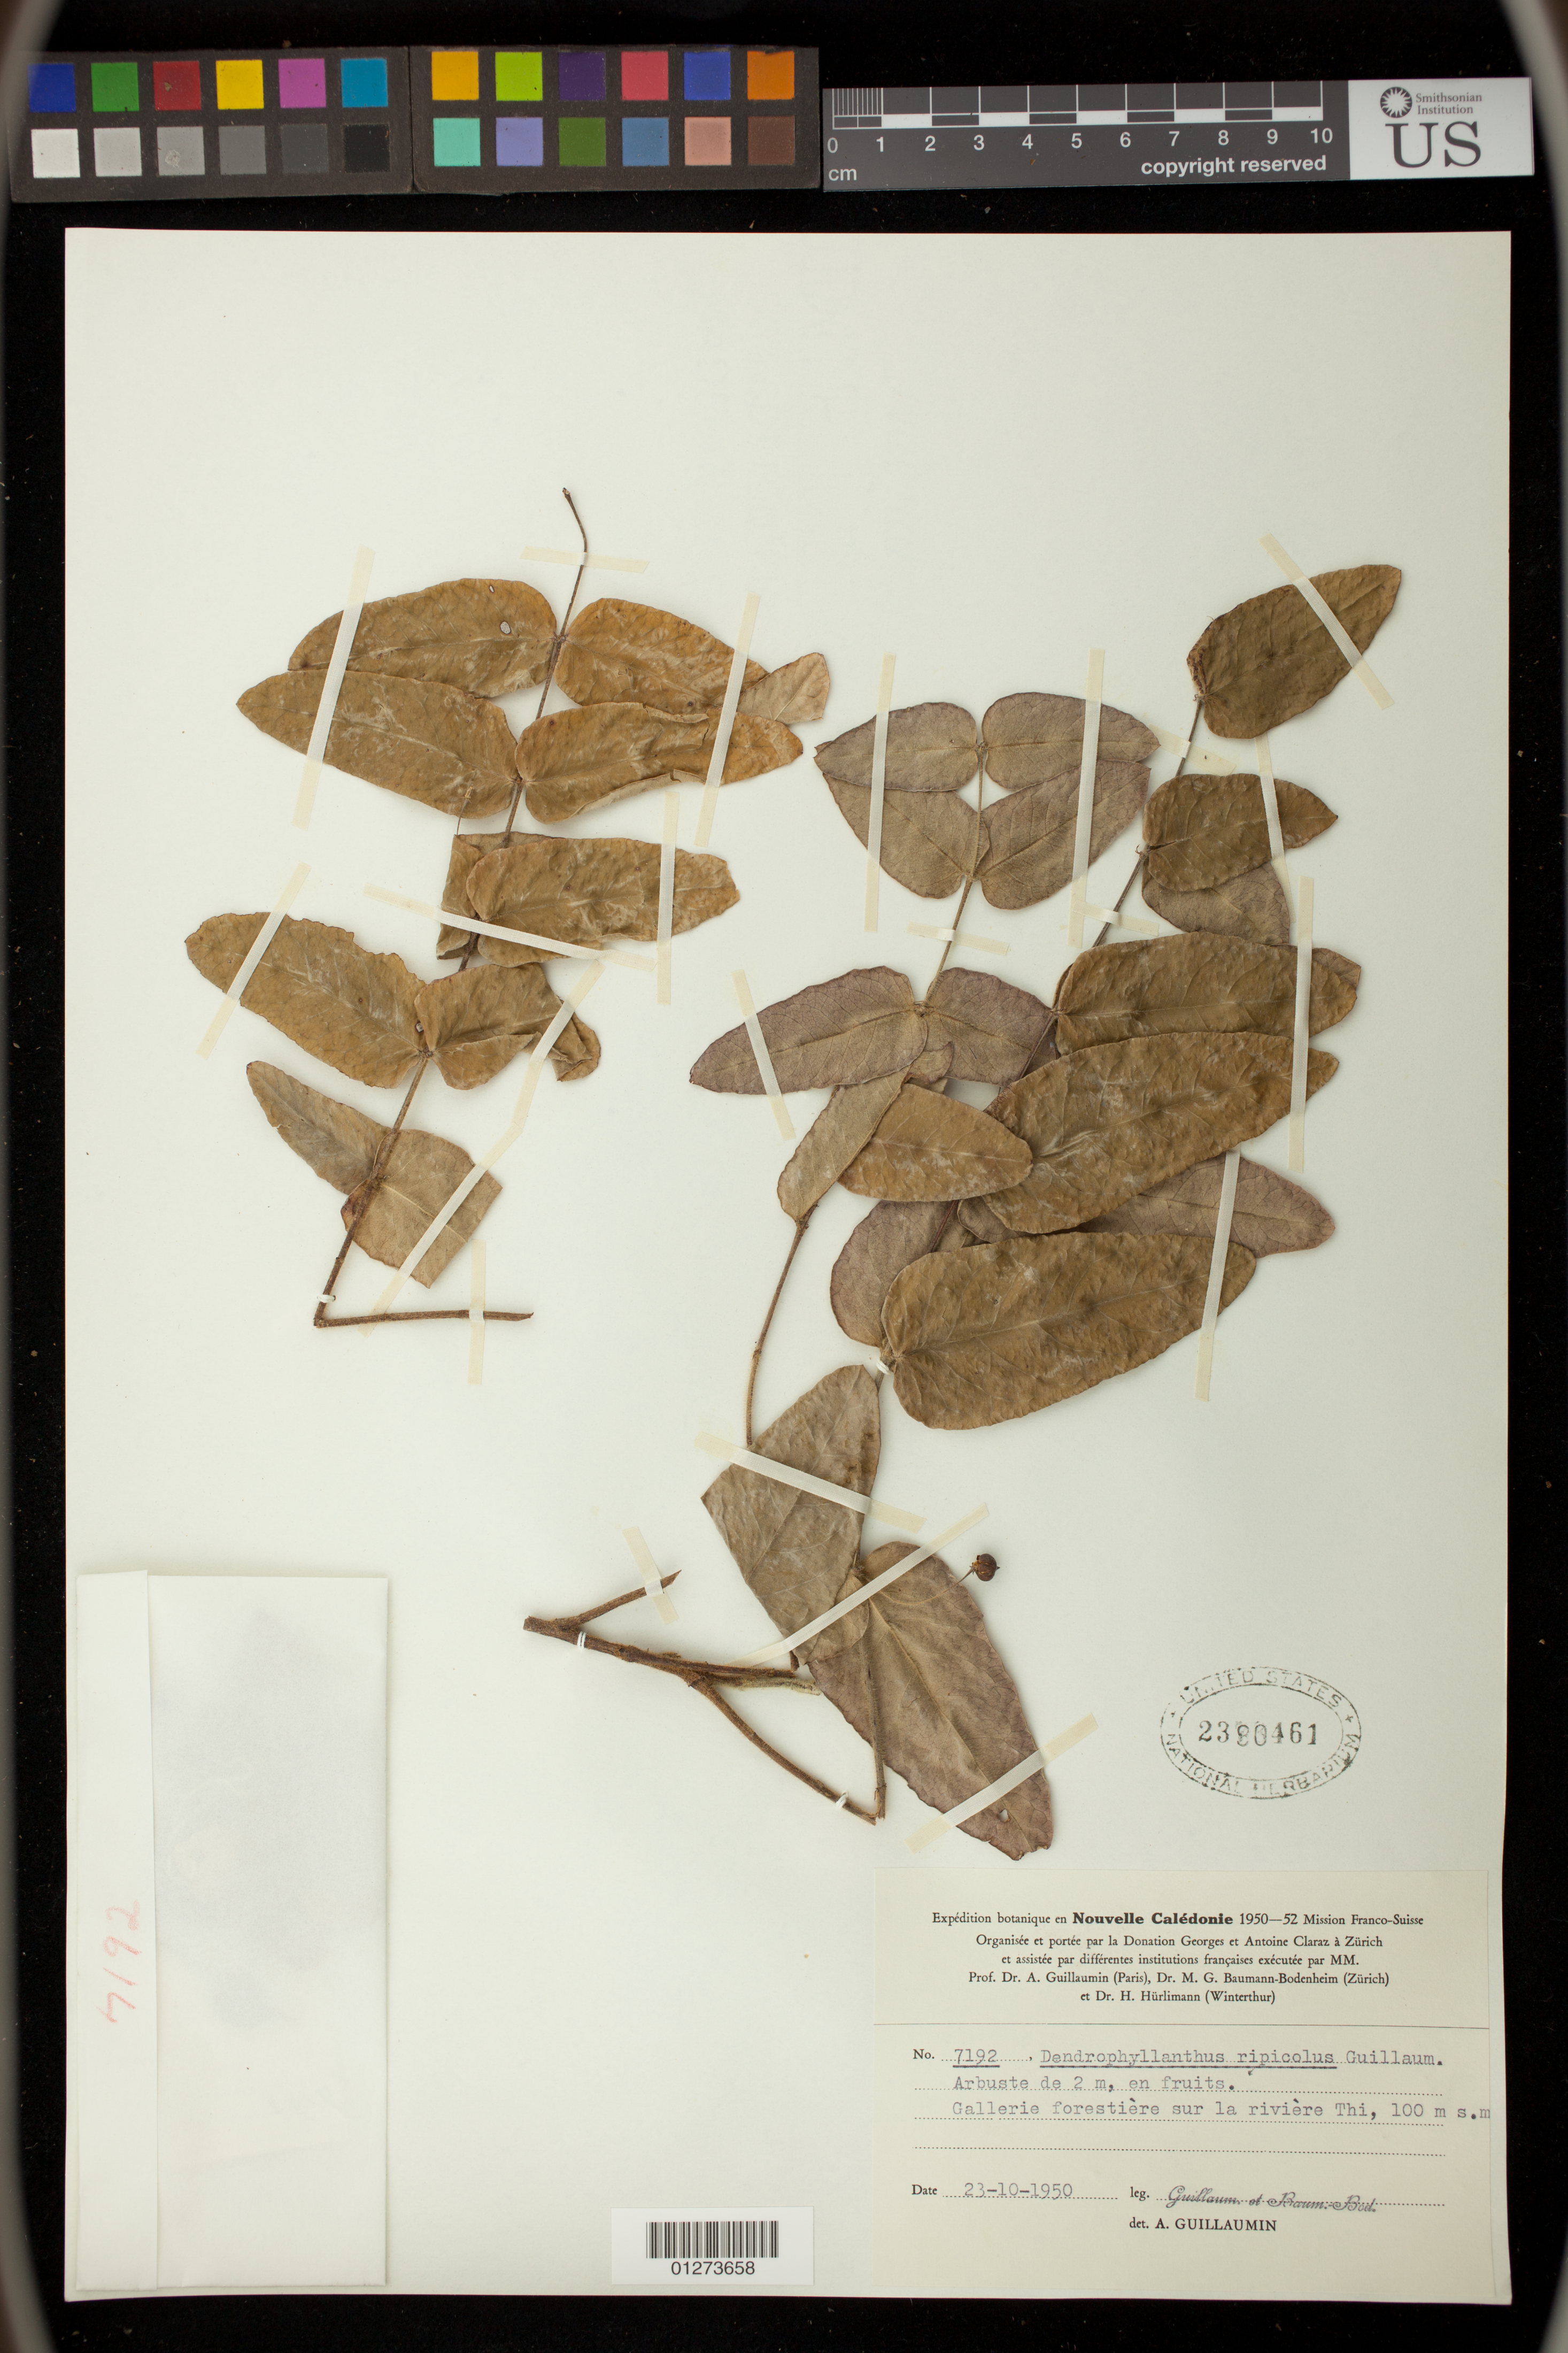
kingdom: Plantae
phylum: Tracheophyta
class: Magnoliopsida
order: Malpighiales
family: Phyllanthaceae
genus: Phyllanthus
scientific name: Phyllanthus chamaecerasus f. ripicola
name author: (Guillaumin) M. Schmid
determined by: (US) Smithsonian Institution - National Museum of Natural History - Department of Botany (UNITED STATES)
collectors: A. Guillaumin & M. G. Baumann-Bodenheim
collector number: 7192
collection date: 1950-10-23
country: New Caledonia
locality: Sur la riviere Thi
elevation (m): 100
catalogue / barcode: US 2380461